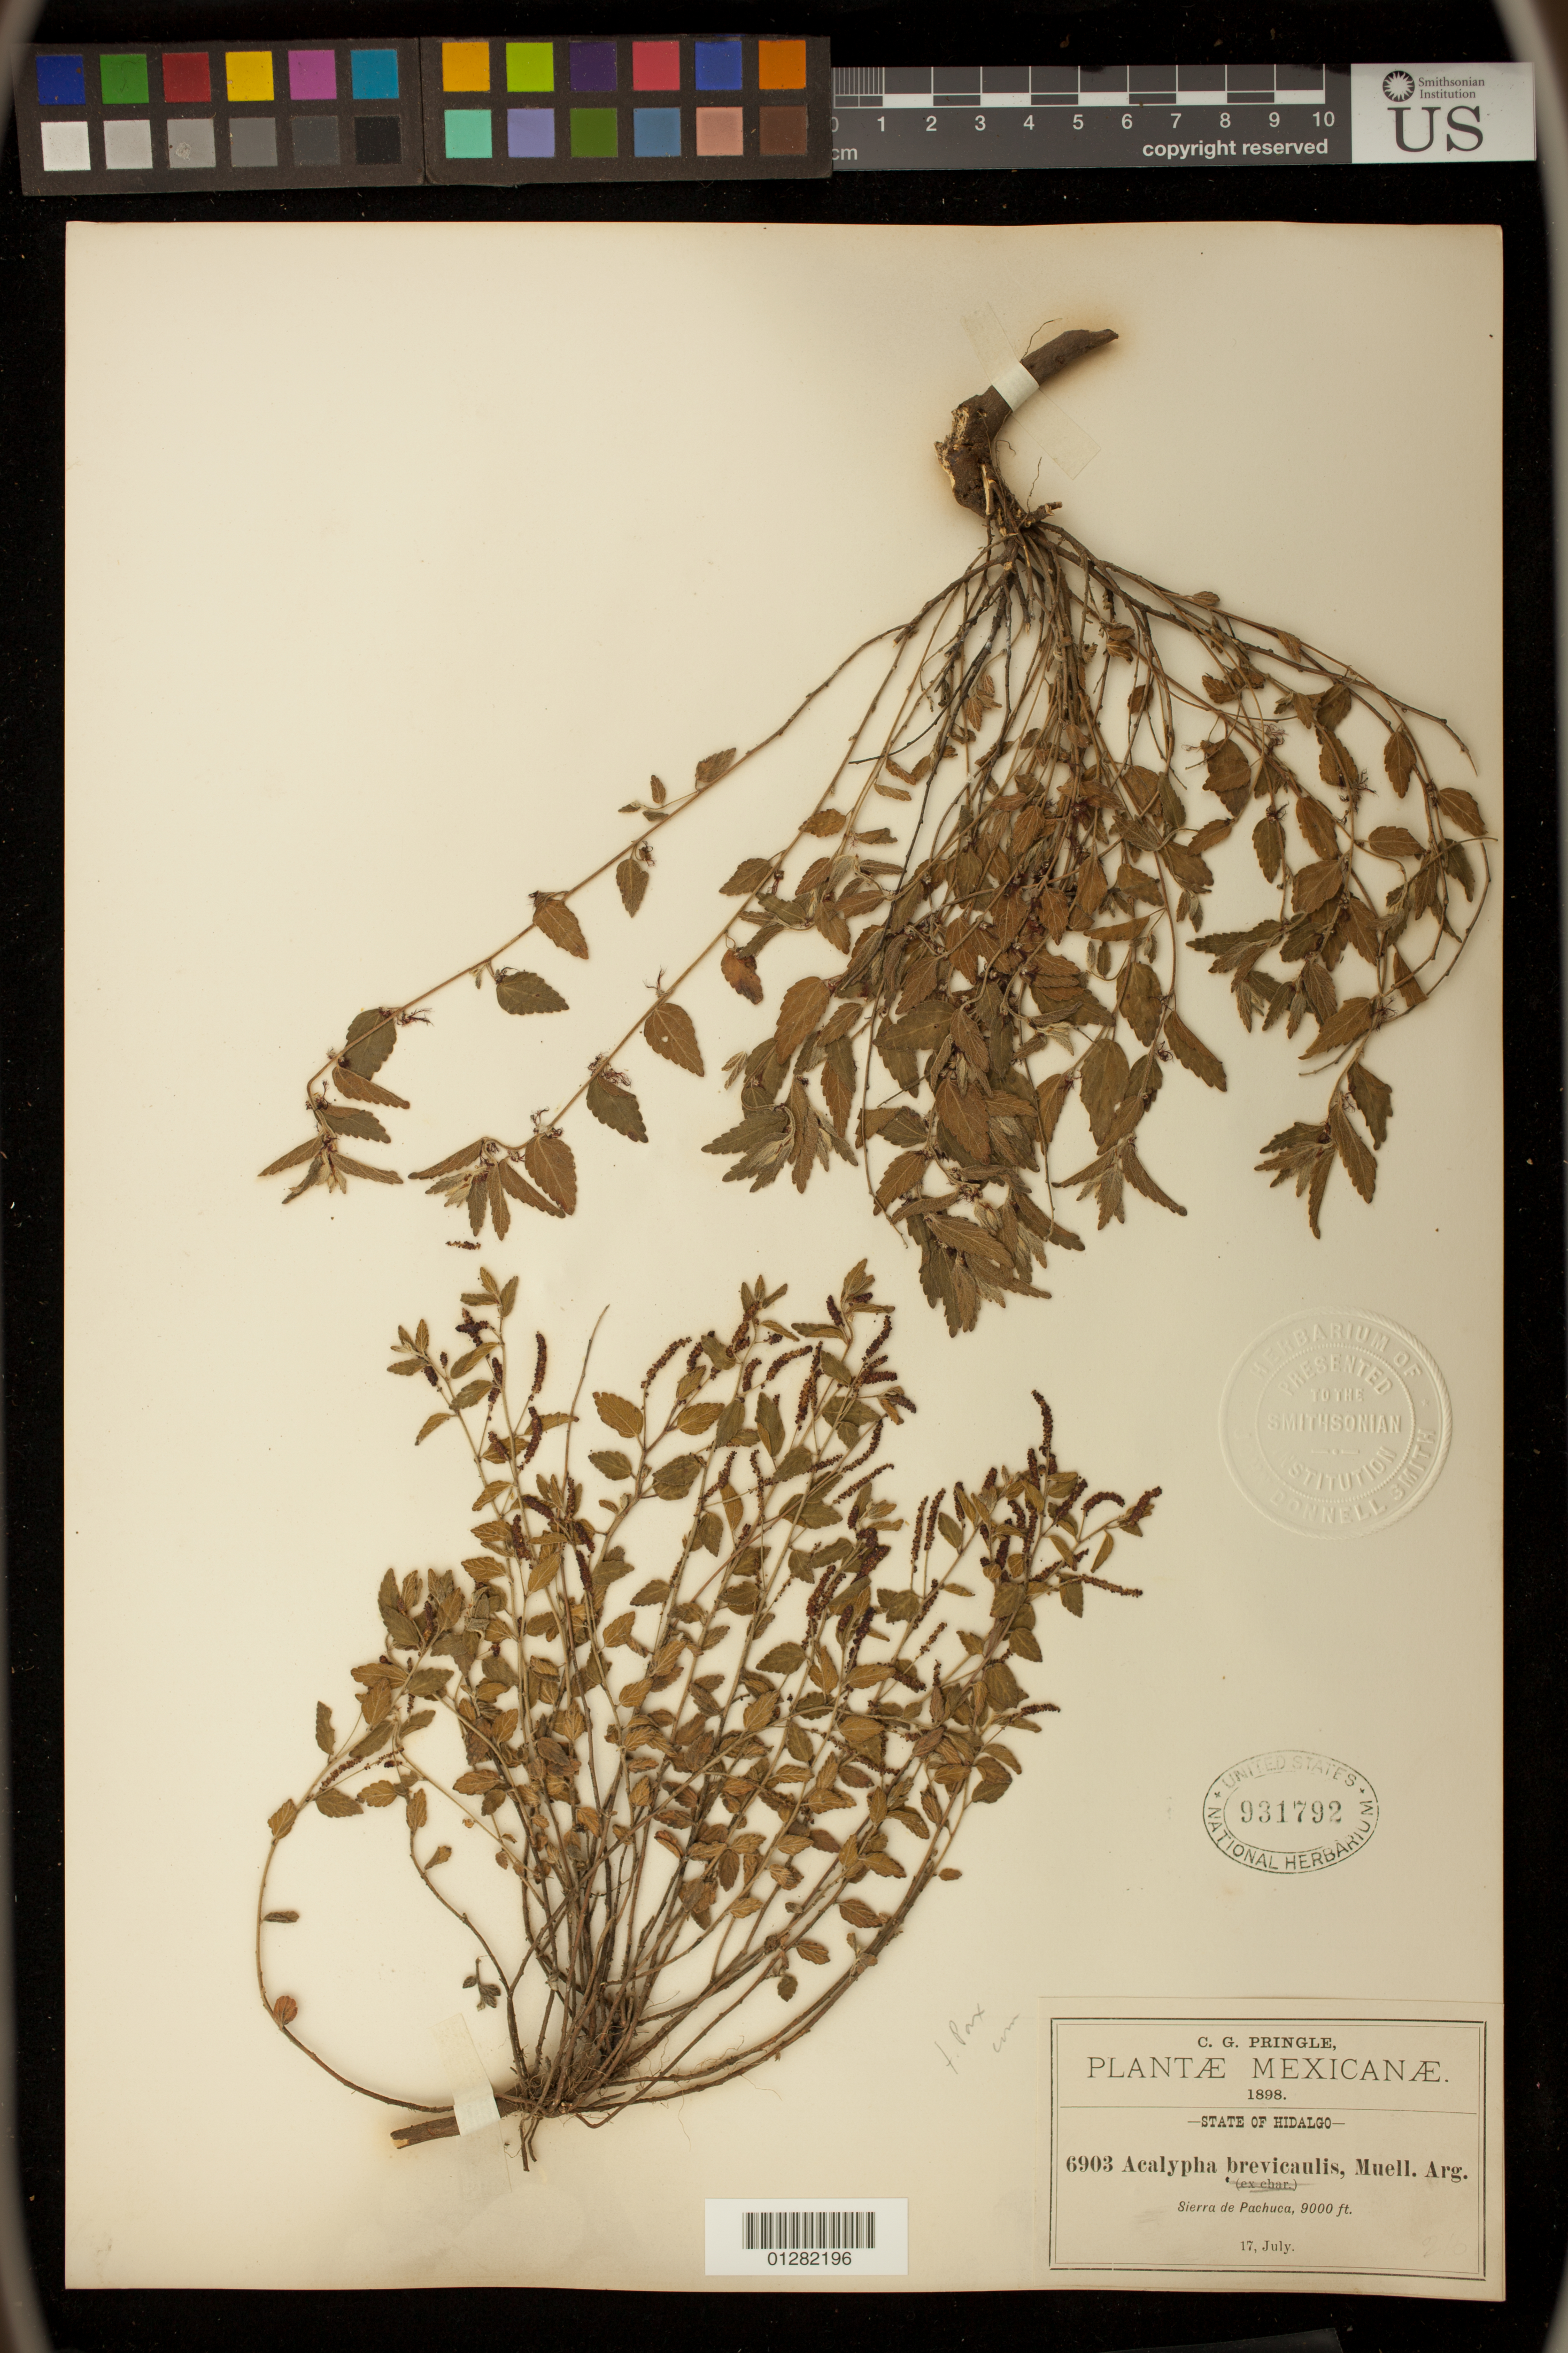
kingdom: Plantae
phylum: Tracheophyta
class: Magnoliopsida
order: Malpighiales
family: Euphorbiaceae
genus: Acalypha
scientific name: Acalypha brevicaulis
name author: Müll. Arg.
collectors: C. G. Pringle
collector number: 6903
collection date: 1898-07-17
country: Mexico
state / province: Hidalgo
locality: Sierra de Pachuca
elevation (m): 2743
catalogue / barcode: US 931792